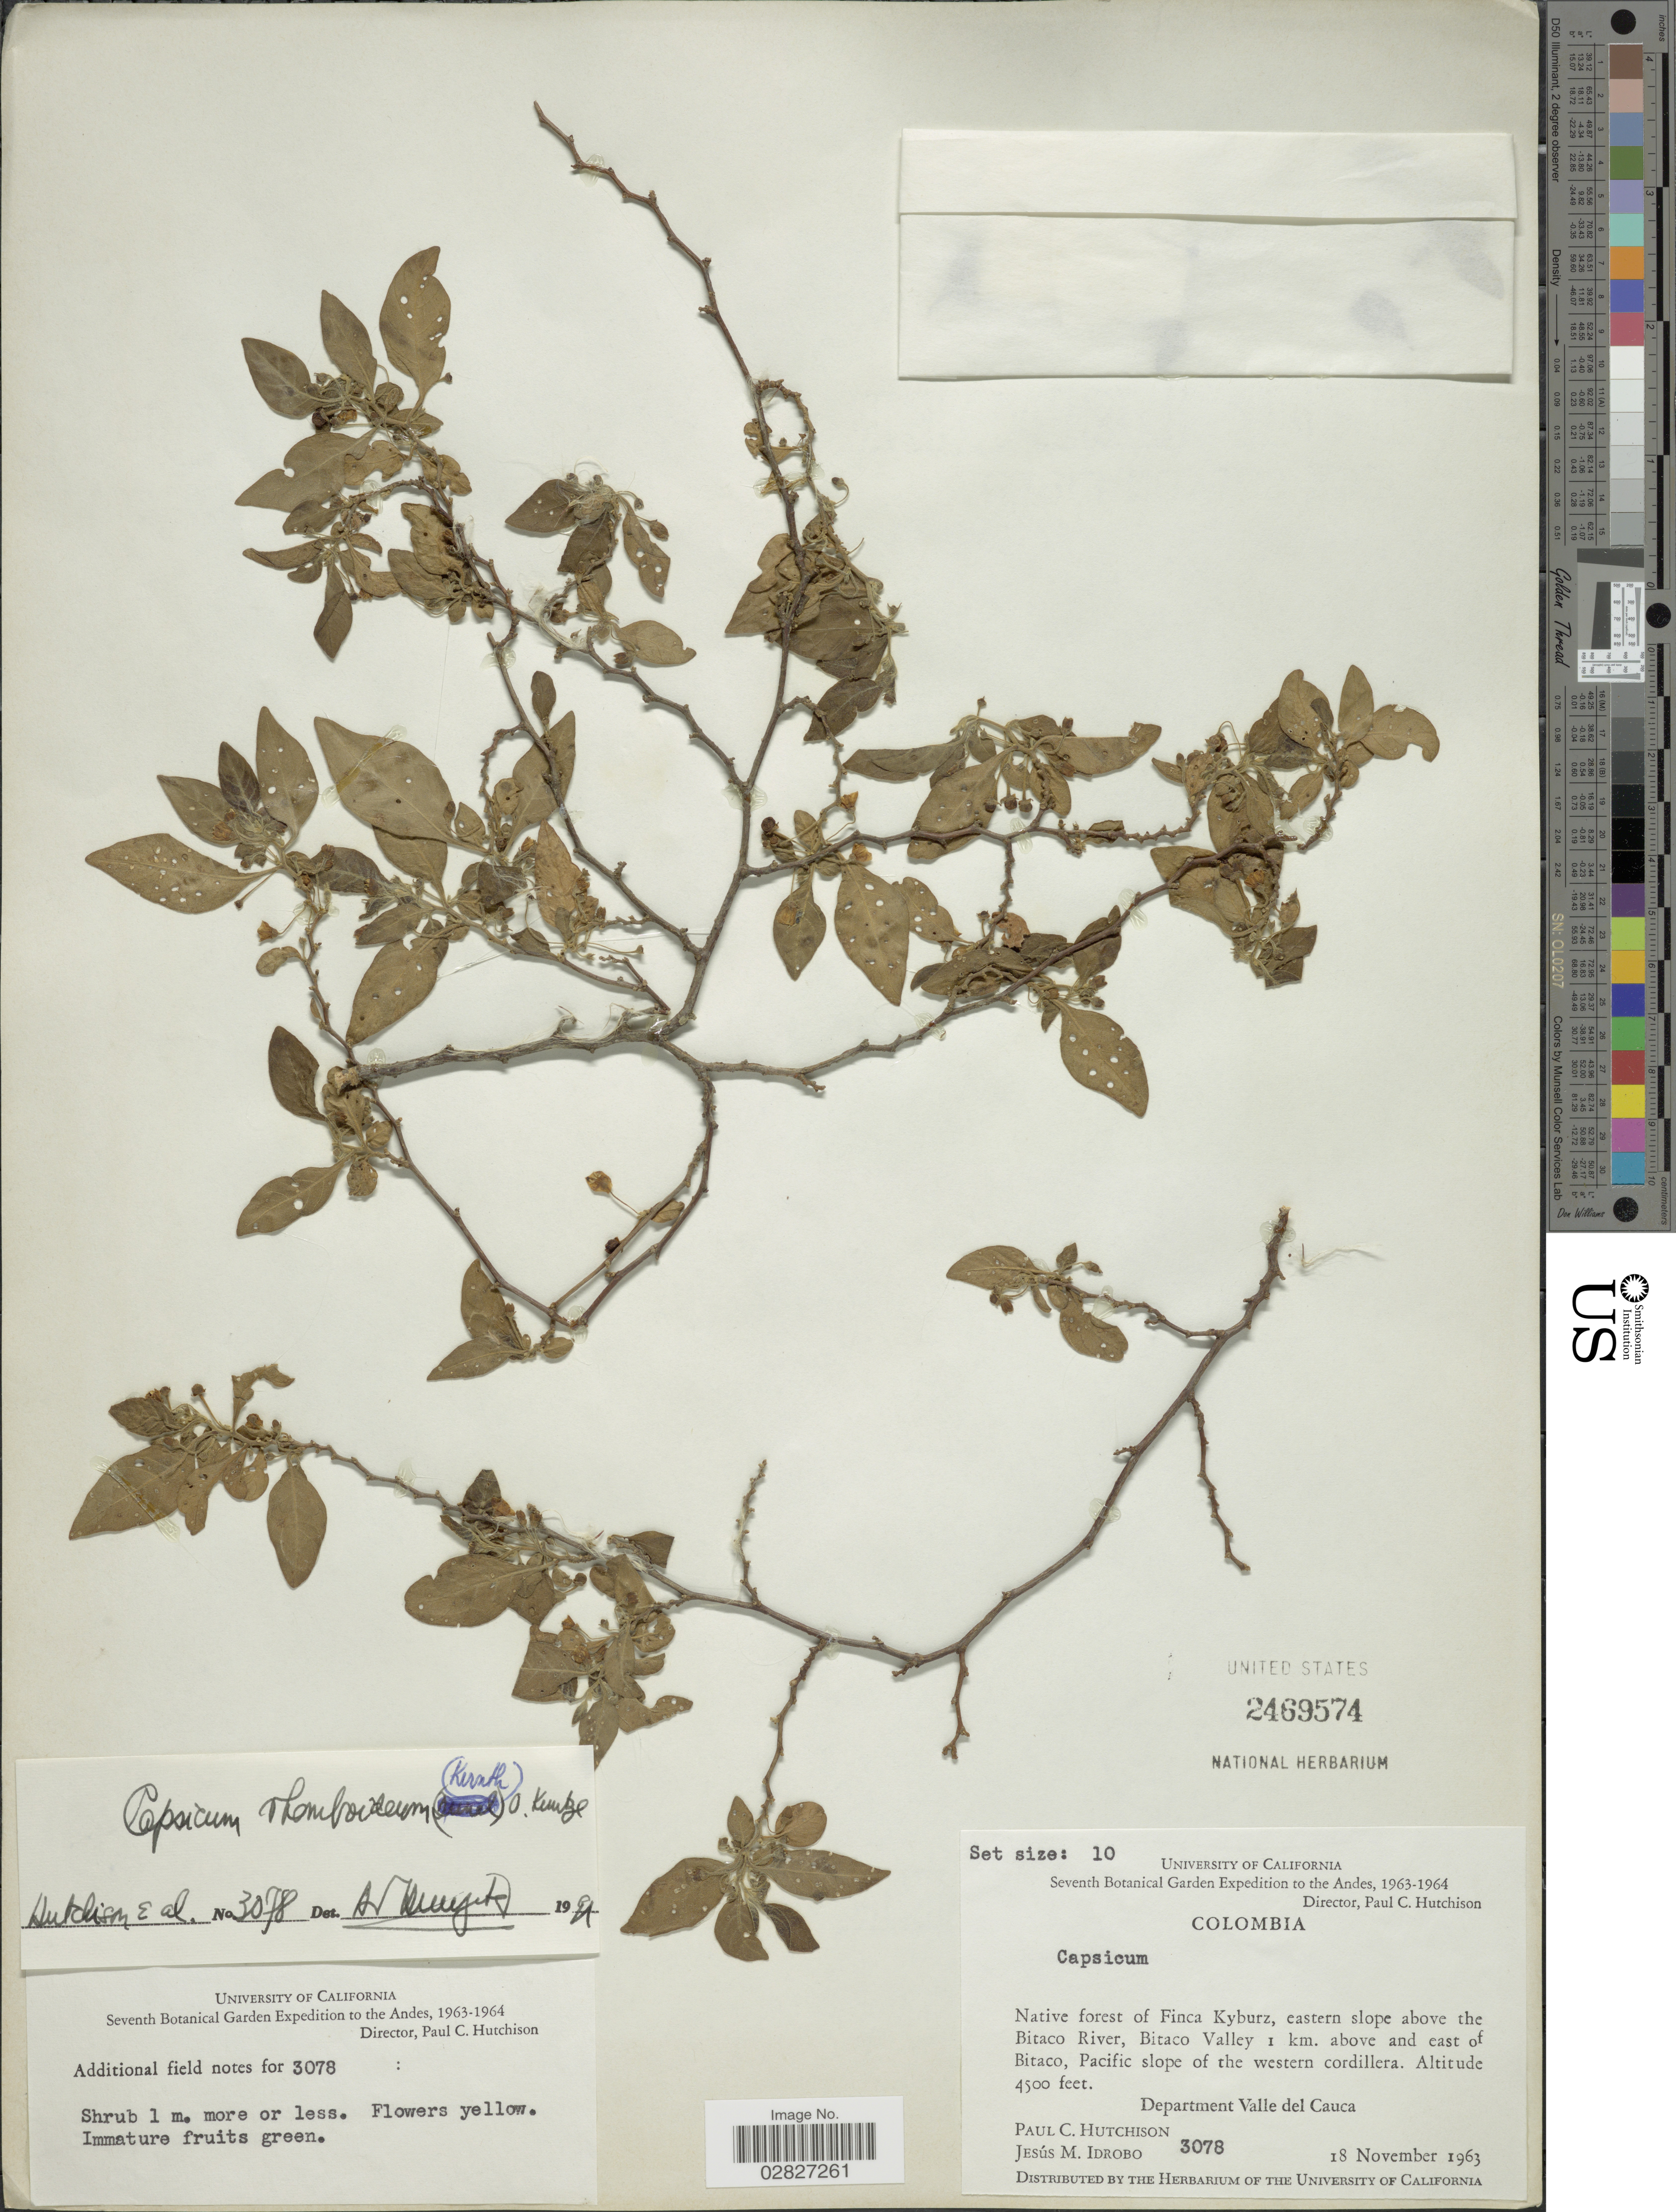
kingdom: Plantae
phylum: Tracheophyta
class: Magnoliopsida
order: Solanales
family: Solanaceae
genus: Capsicum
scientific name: Capsicum rhomboideum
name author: (Humb. & Bonpl. ex Dunal) Kuntze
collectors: P. C. Hutchison & J. M. Idrobo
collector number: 3078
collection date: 1963-11-18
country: Colombia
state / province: Valle del Cauca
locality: Native forest of Finca Kyburz, eastern slope above the Bitaco River, Bitaco Valley 1 km. above and east of Bitaco, Pacific slope of the western cordillera. Department Valle del Cauca.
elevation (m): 1372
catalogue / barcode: US 2469574